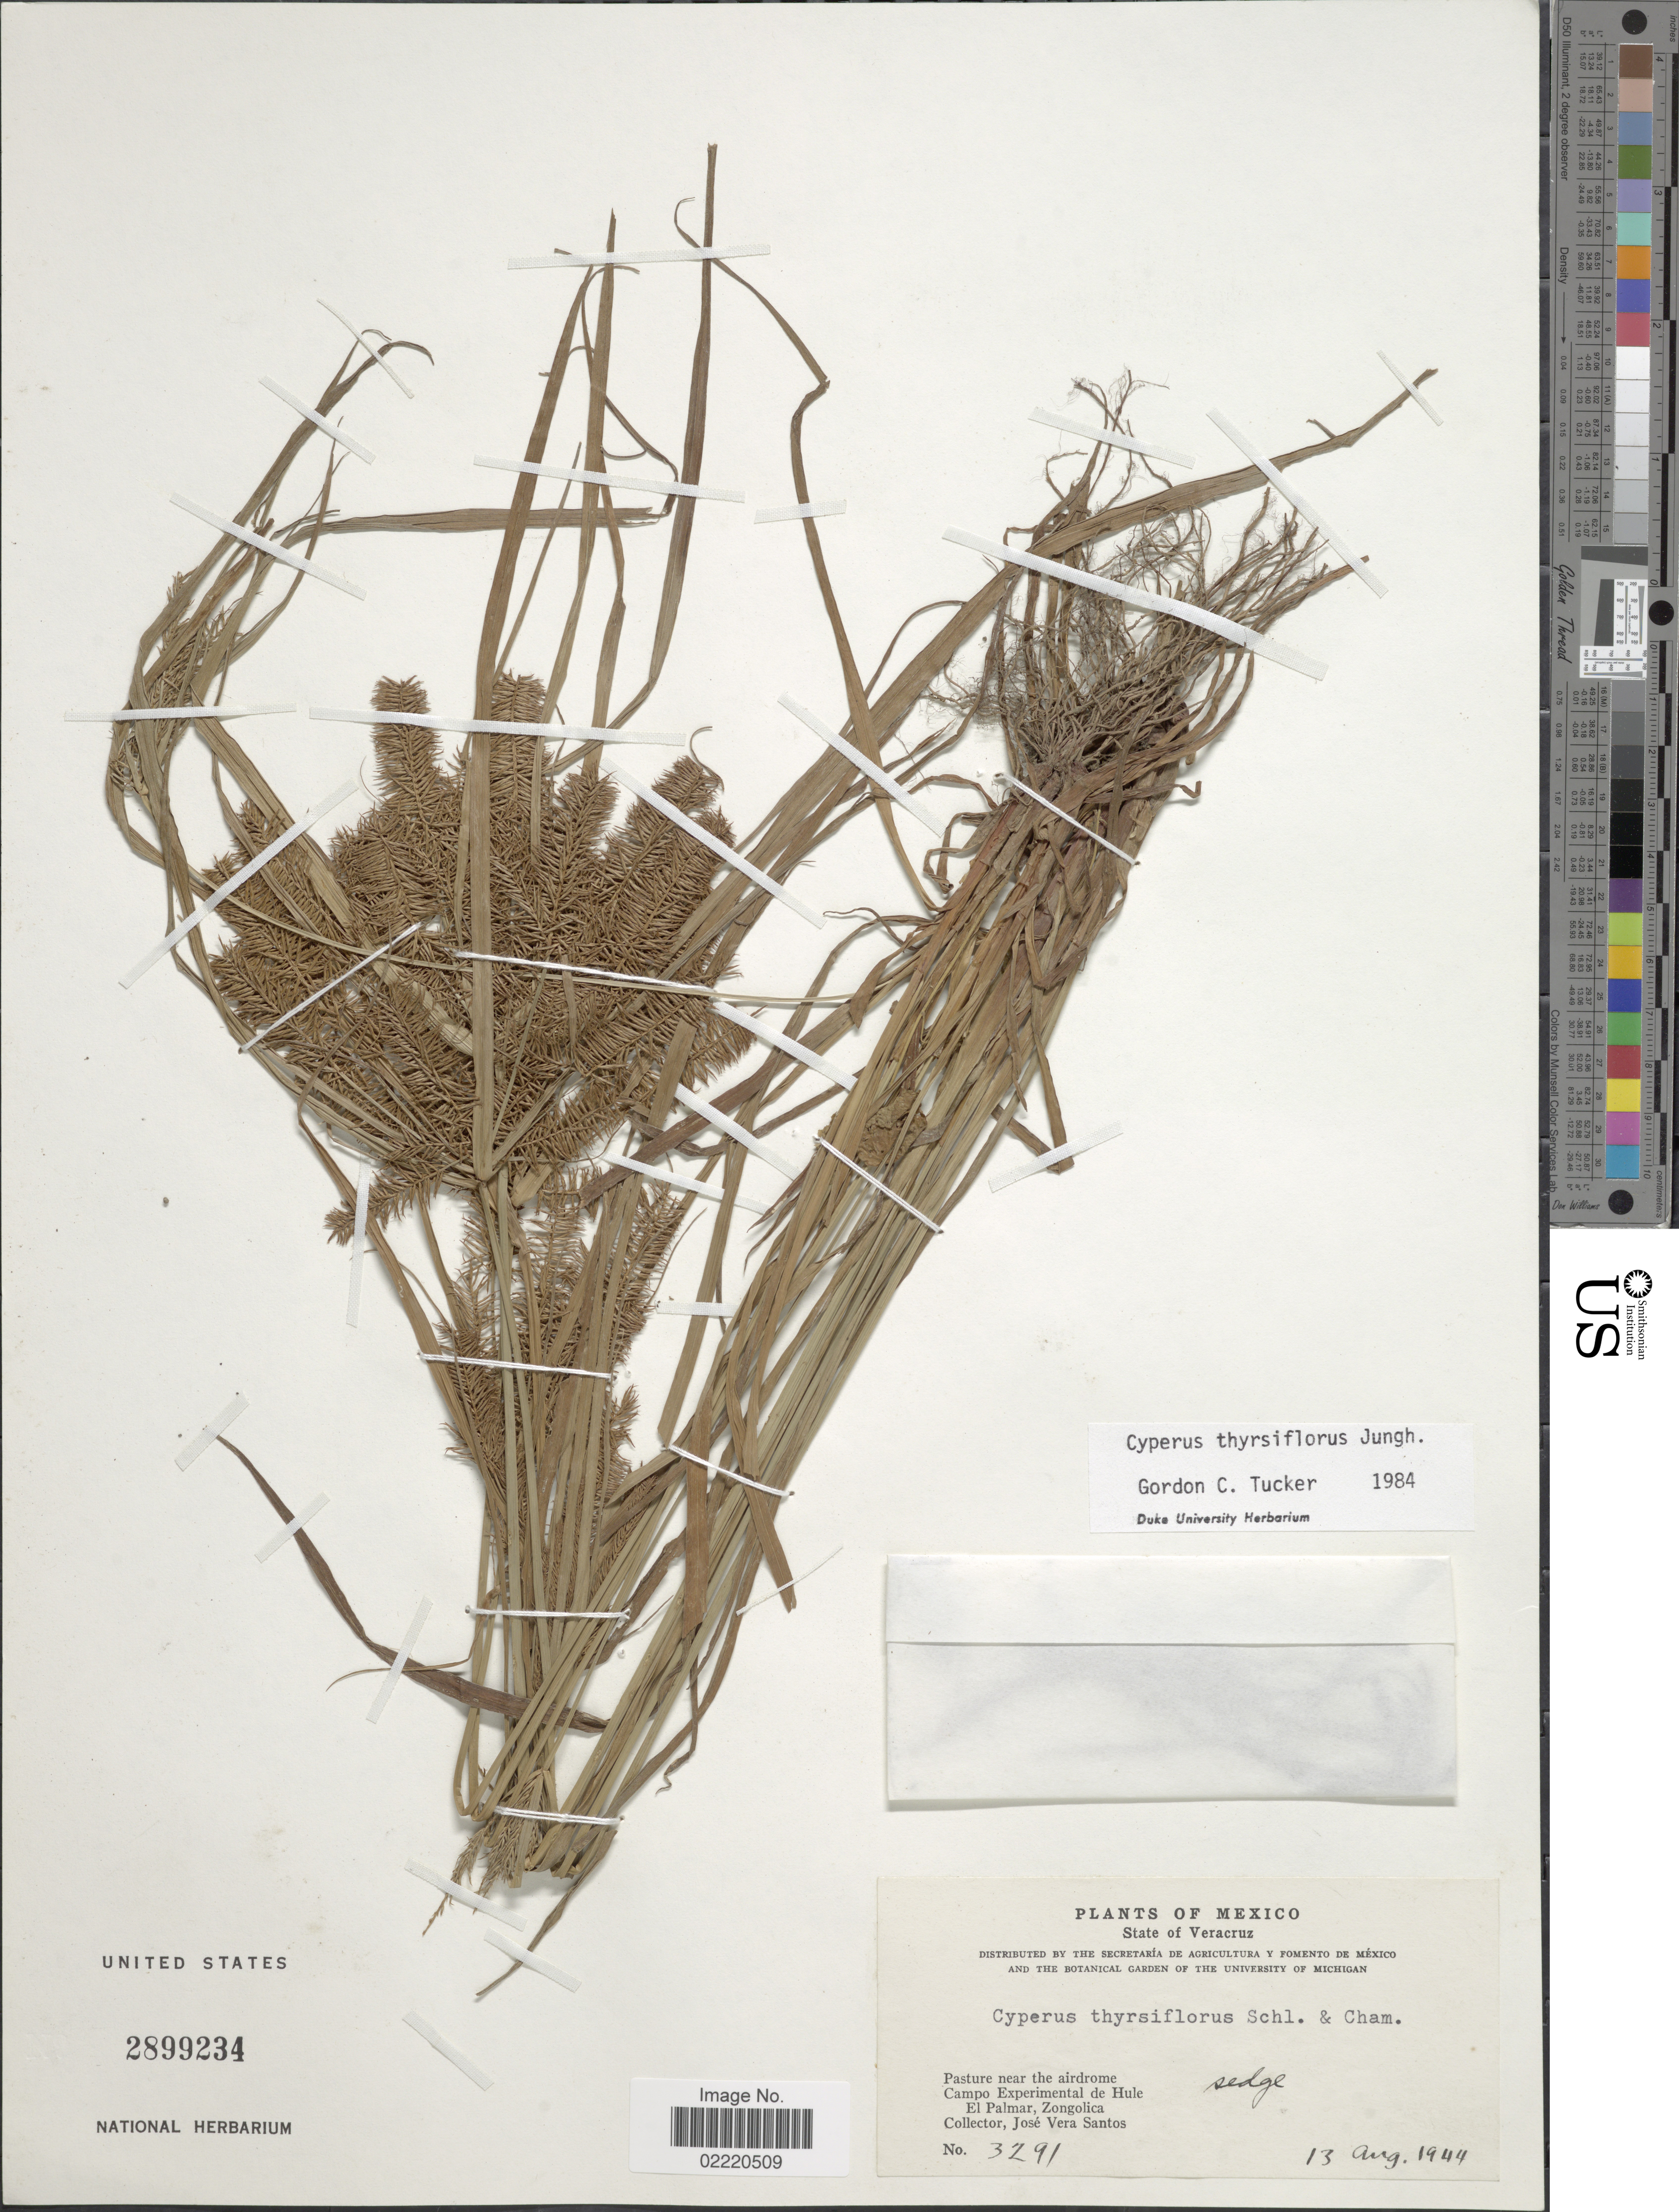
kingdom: Plantae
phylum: Tracheophyta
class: Liliopsida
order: Poales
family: Cyperaceae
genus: Cyperus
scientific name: Cyperus thyrsiflorus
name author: Jungh.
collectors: J. V. Santos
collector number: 3291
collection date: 1944-08-13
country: Mexico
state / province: Veracruz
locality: Pasture near the airdrome, sedge, Campo Experimental de Hule, El Palmar, Zongolica.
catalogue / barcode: US 2899234